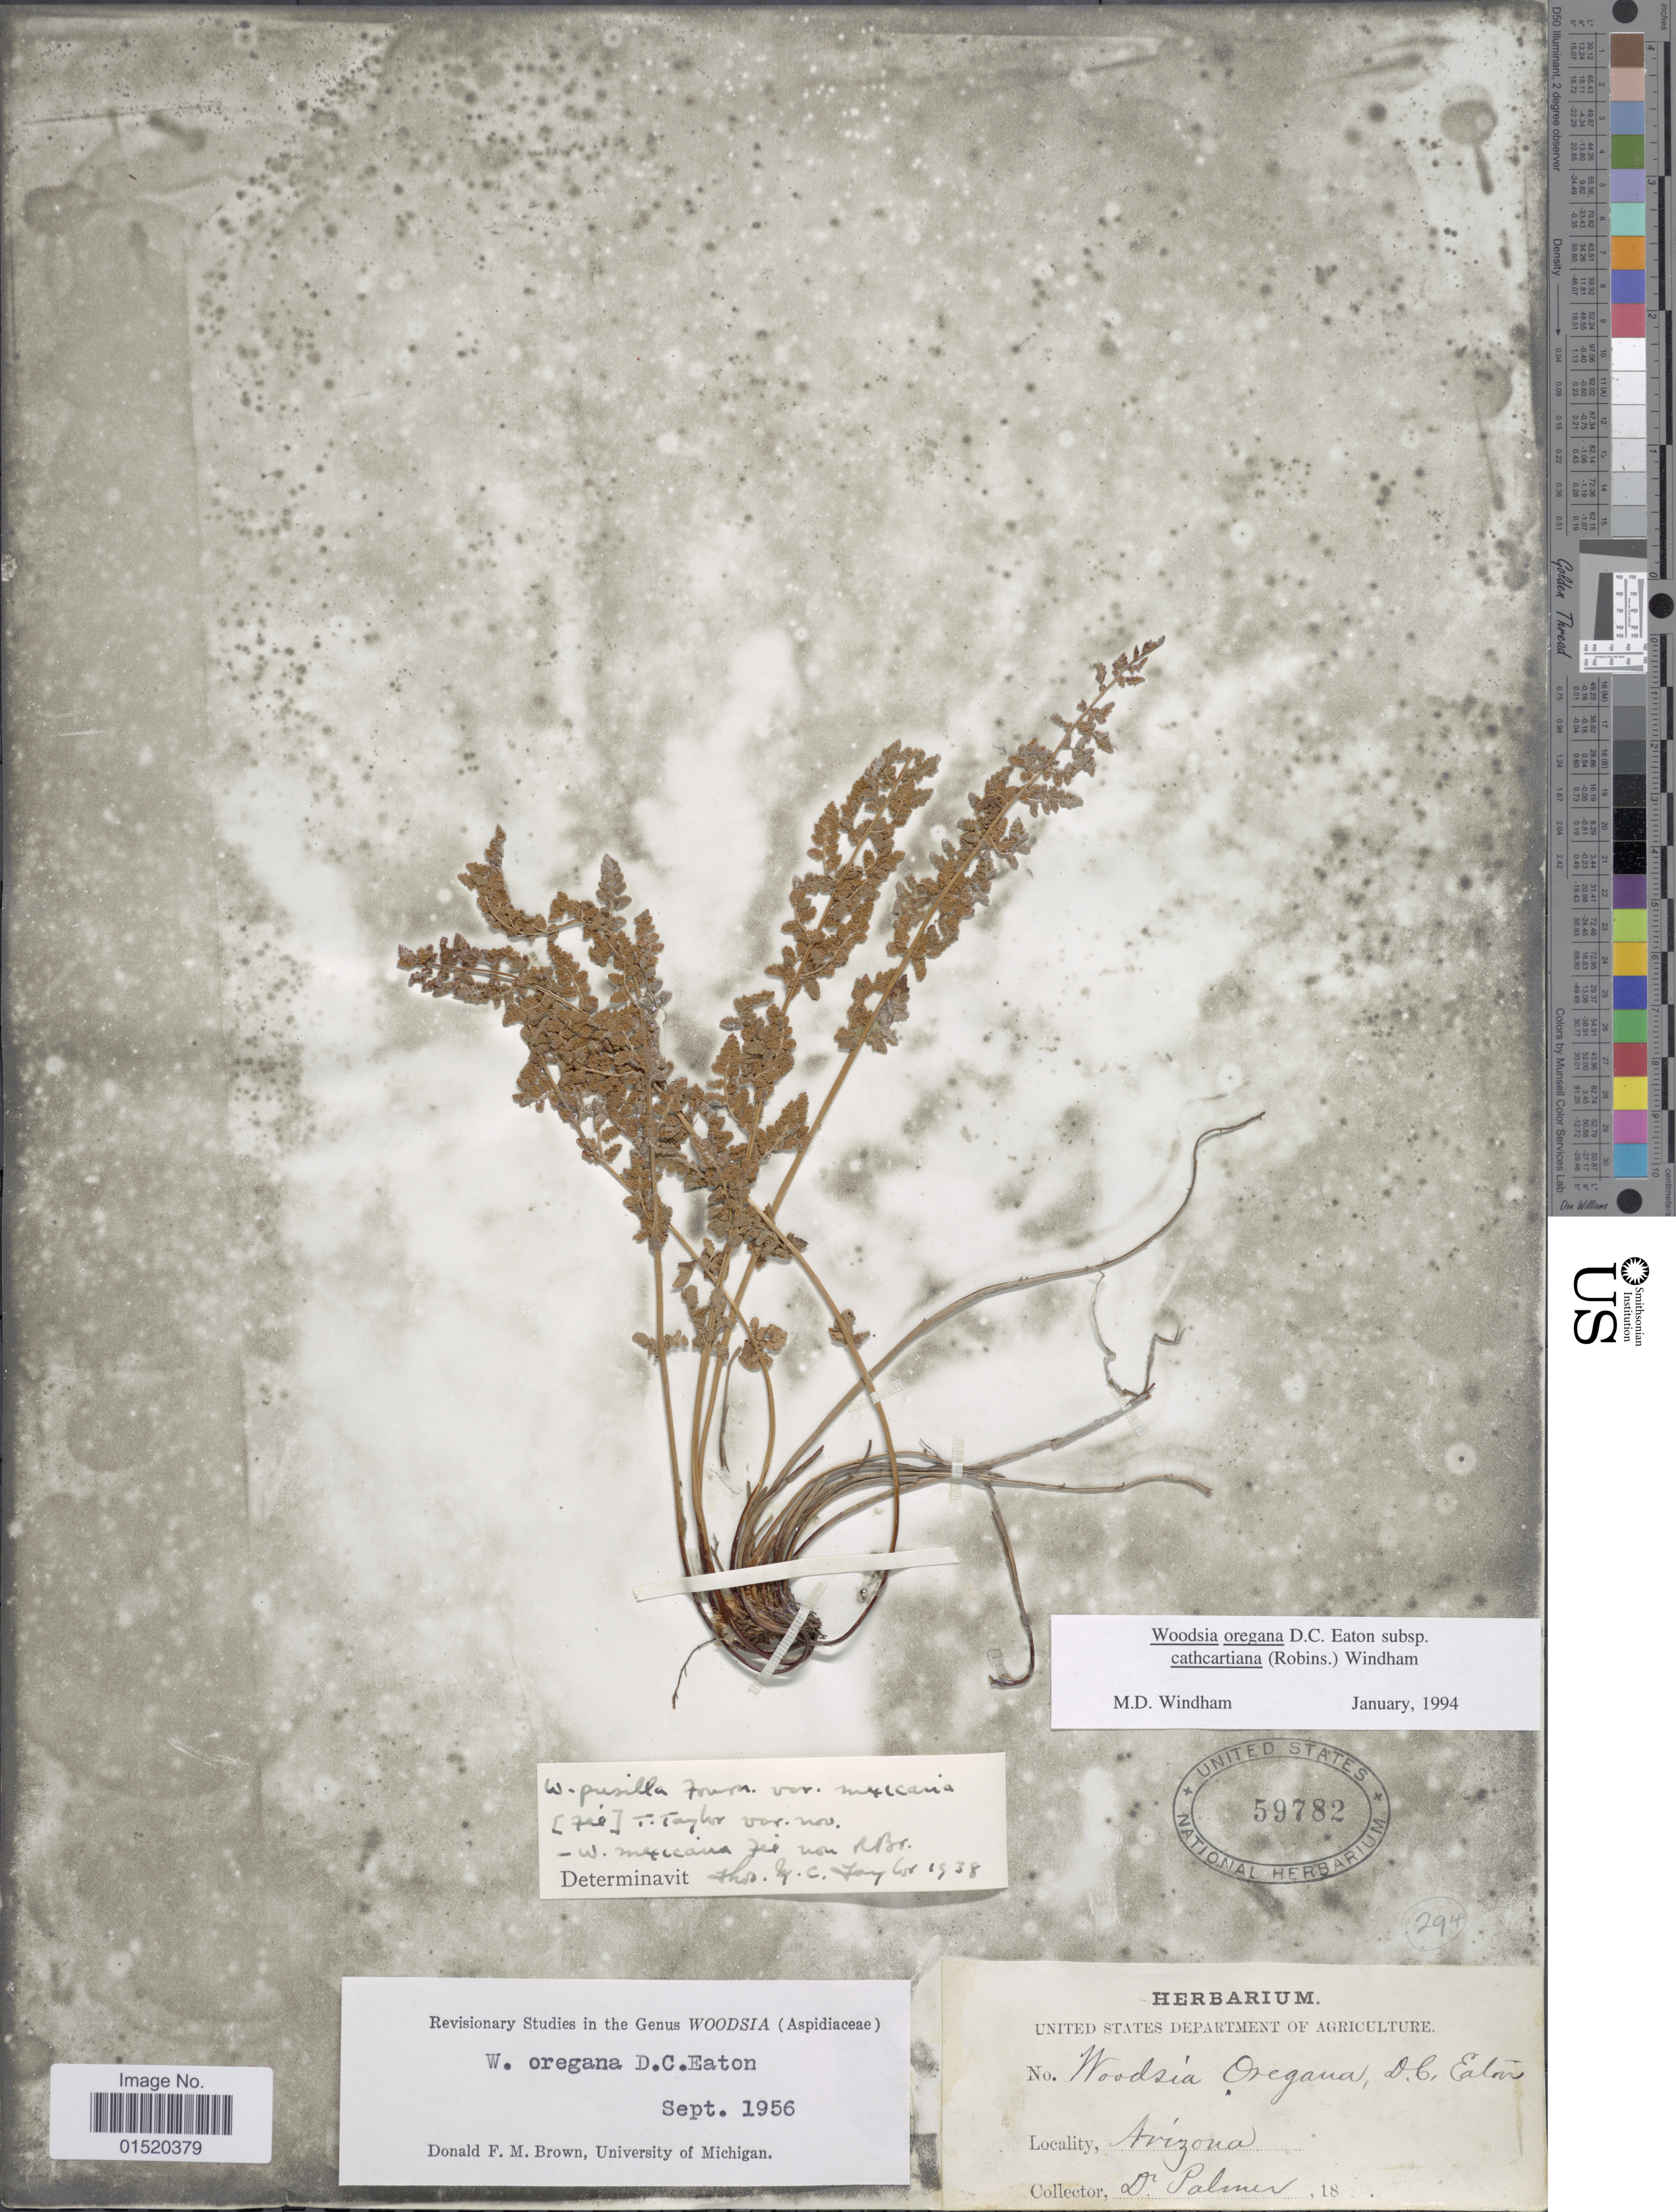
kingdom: Plantae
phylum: Tracheophyta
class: Polypodiopsida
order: Polypodiales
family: Woodsiaceae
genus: Woodsia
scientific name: Woodsia oregana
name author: D.C. Eaton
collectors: Palmer, --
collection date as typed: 18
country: United States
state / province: Arizona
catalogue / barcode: US 59782